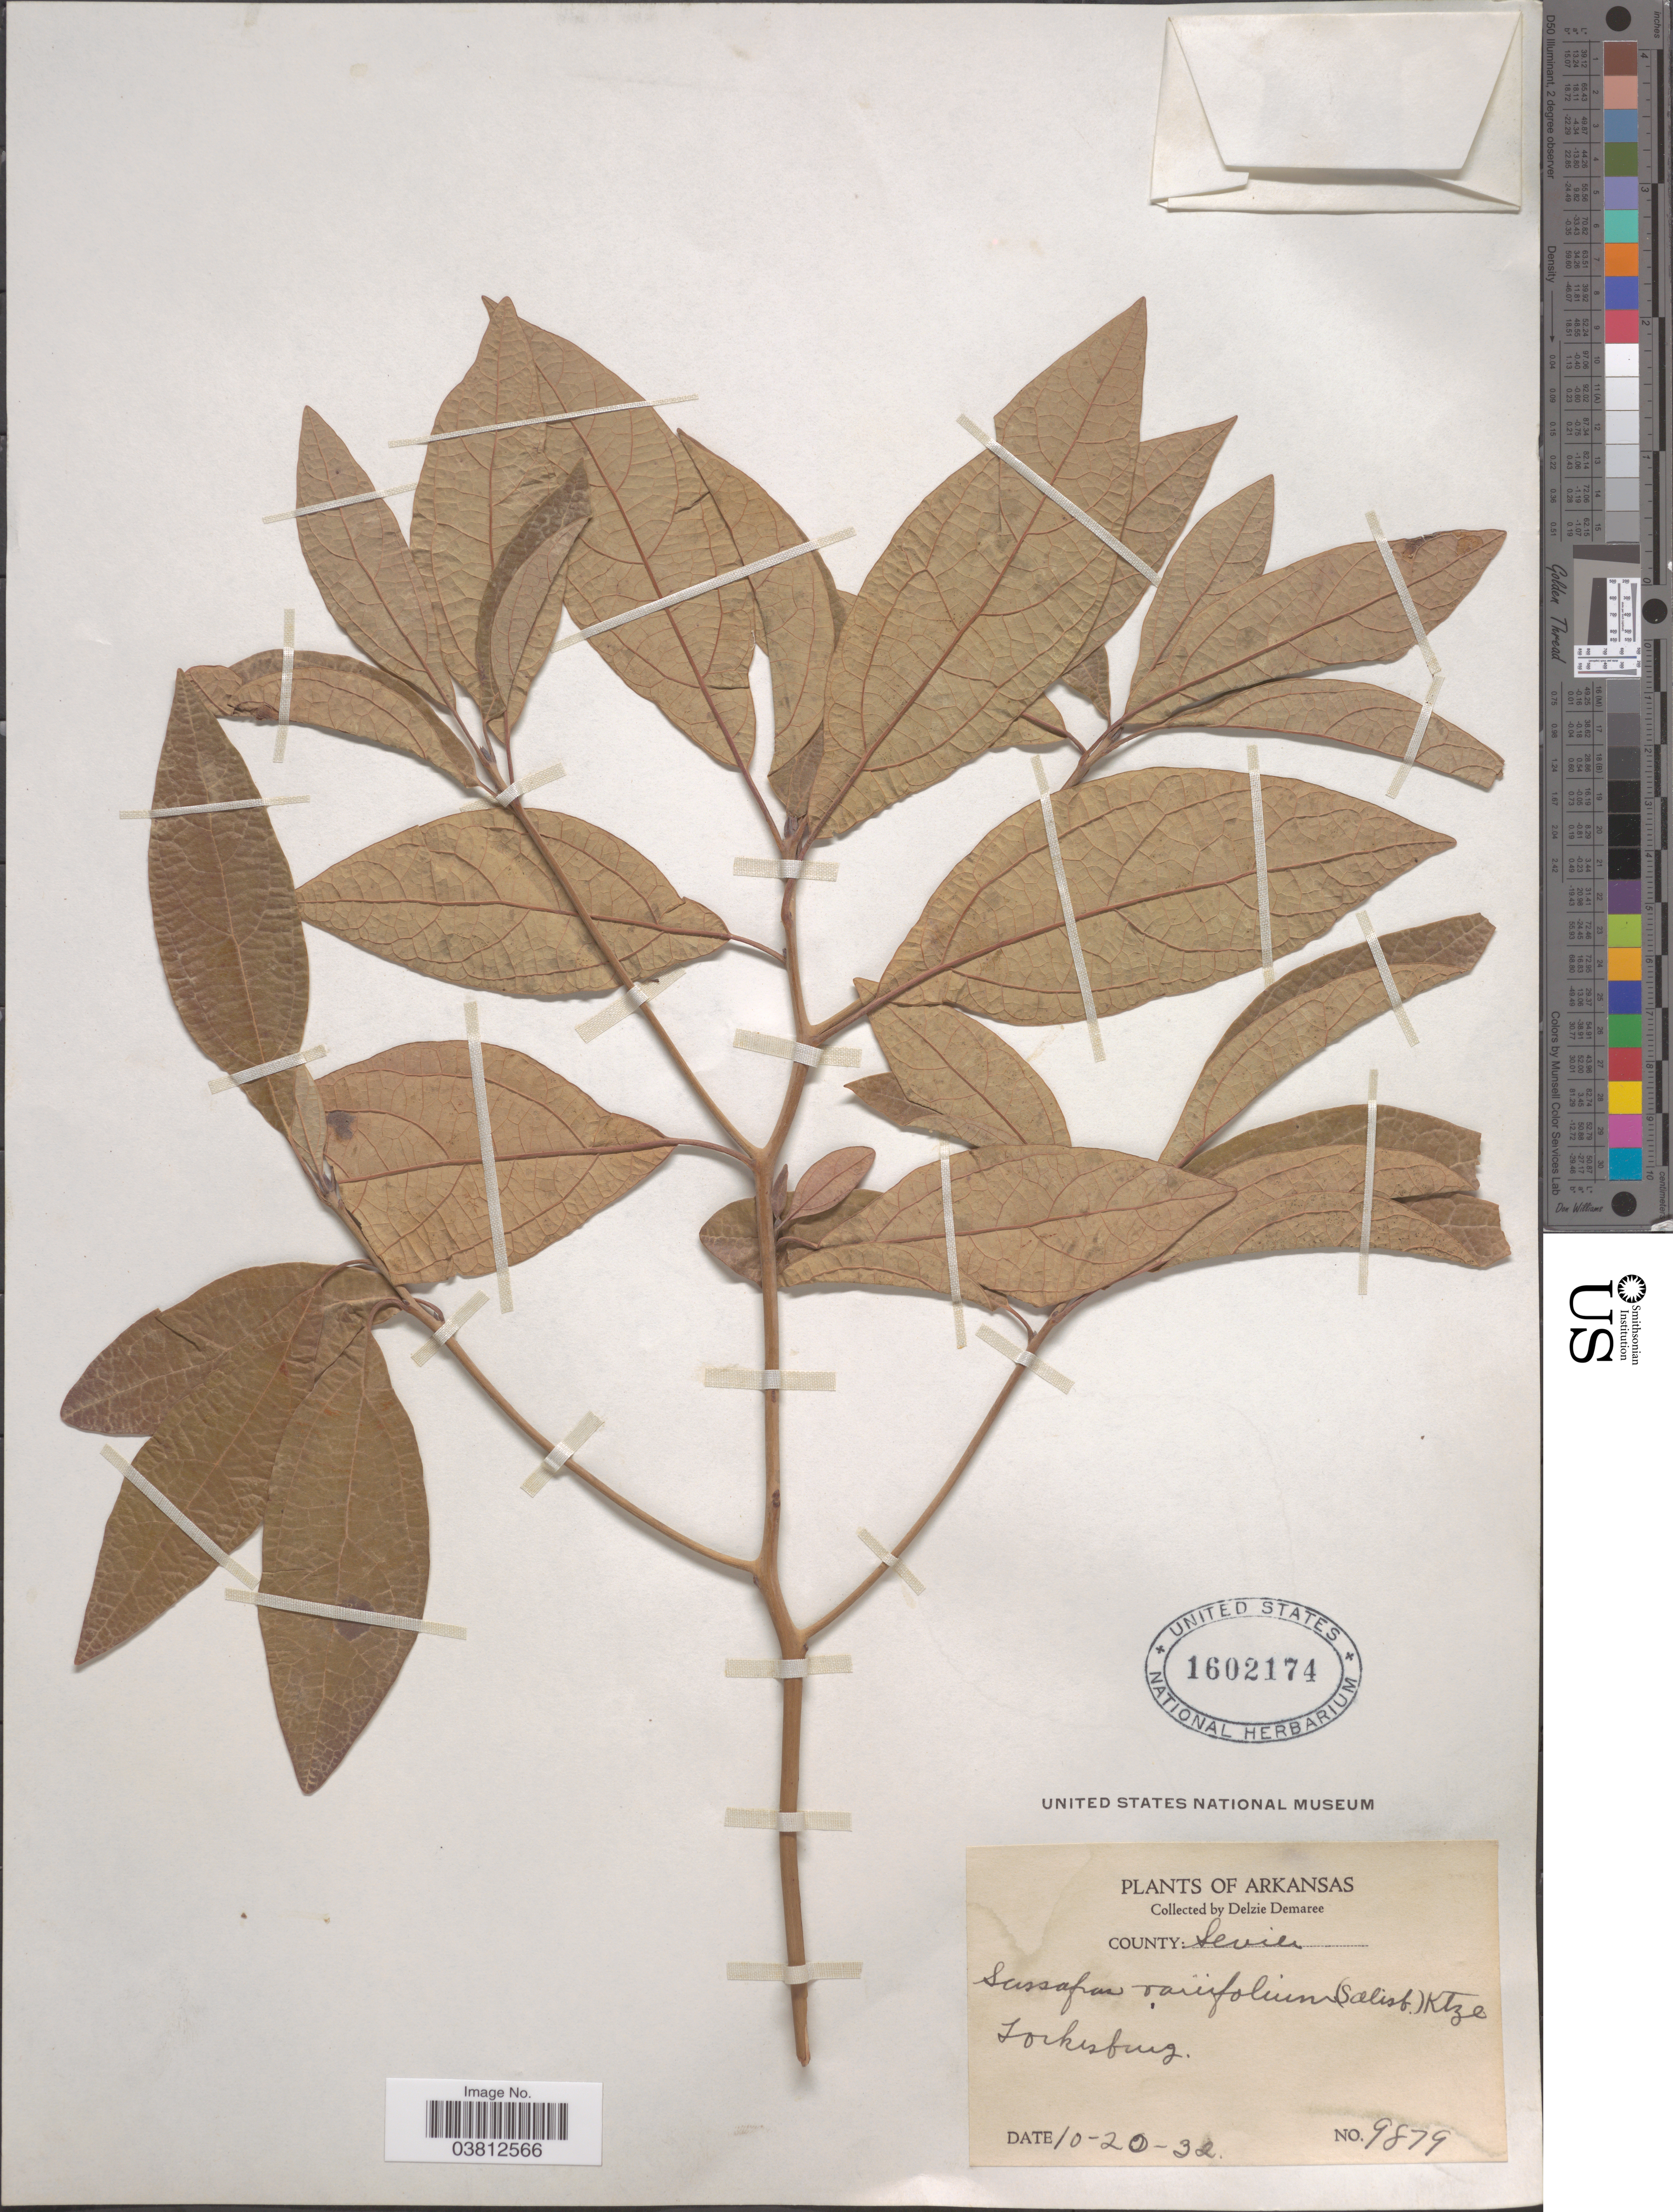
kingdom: Plantae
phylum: Tracheophyta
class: Magnoliopsida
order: Laurales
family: Lauraceae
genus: Sassafras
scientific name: Sassafras albidum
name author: (Nutt.) Nees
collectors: D. Demaree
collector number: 9879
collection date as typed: Transcribed d/m/y: 20/10/32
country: United States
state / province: Arkansas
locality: County Sevier. Lockesburg.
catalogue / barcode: US 1602174